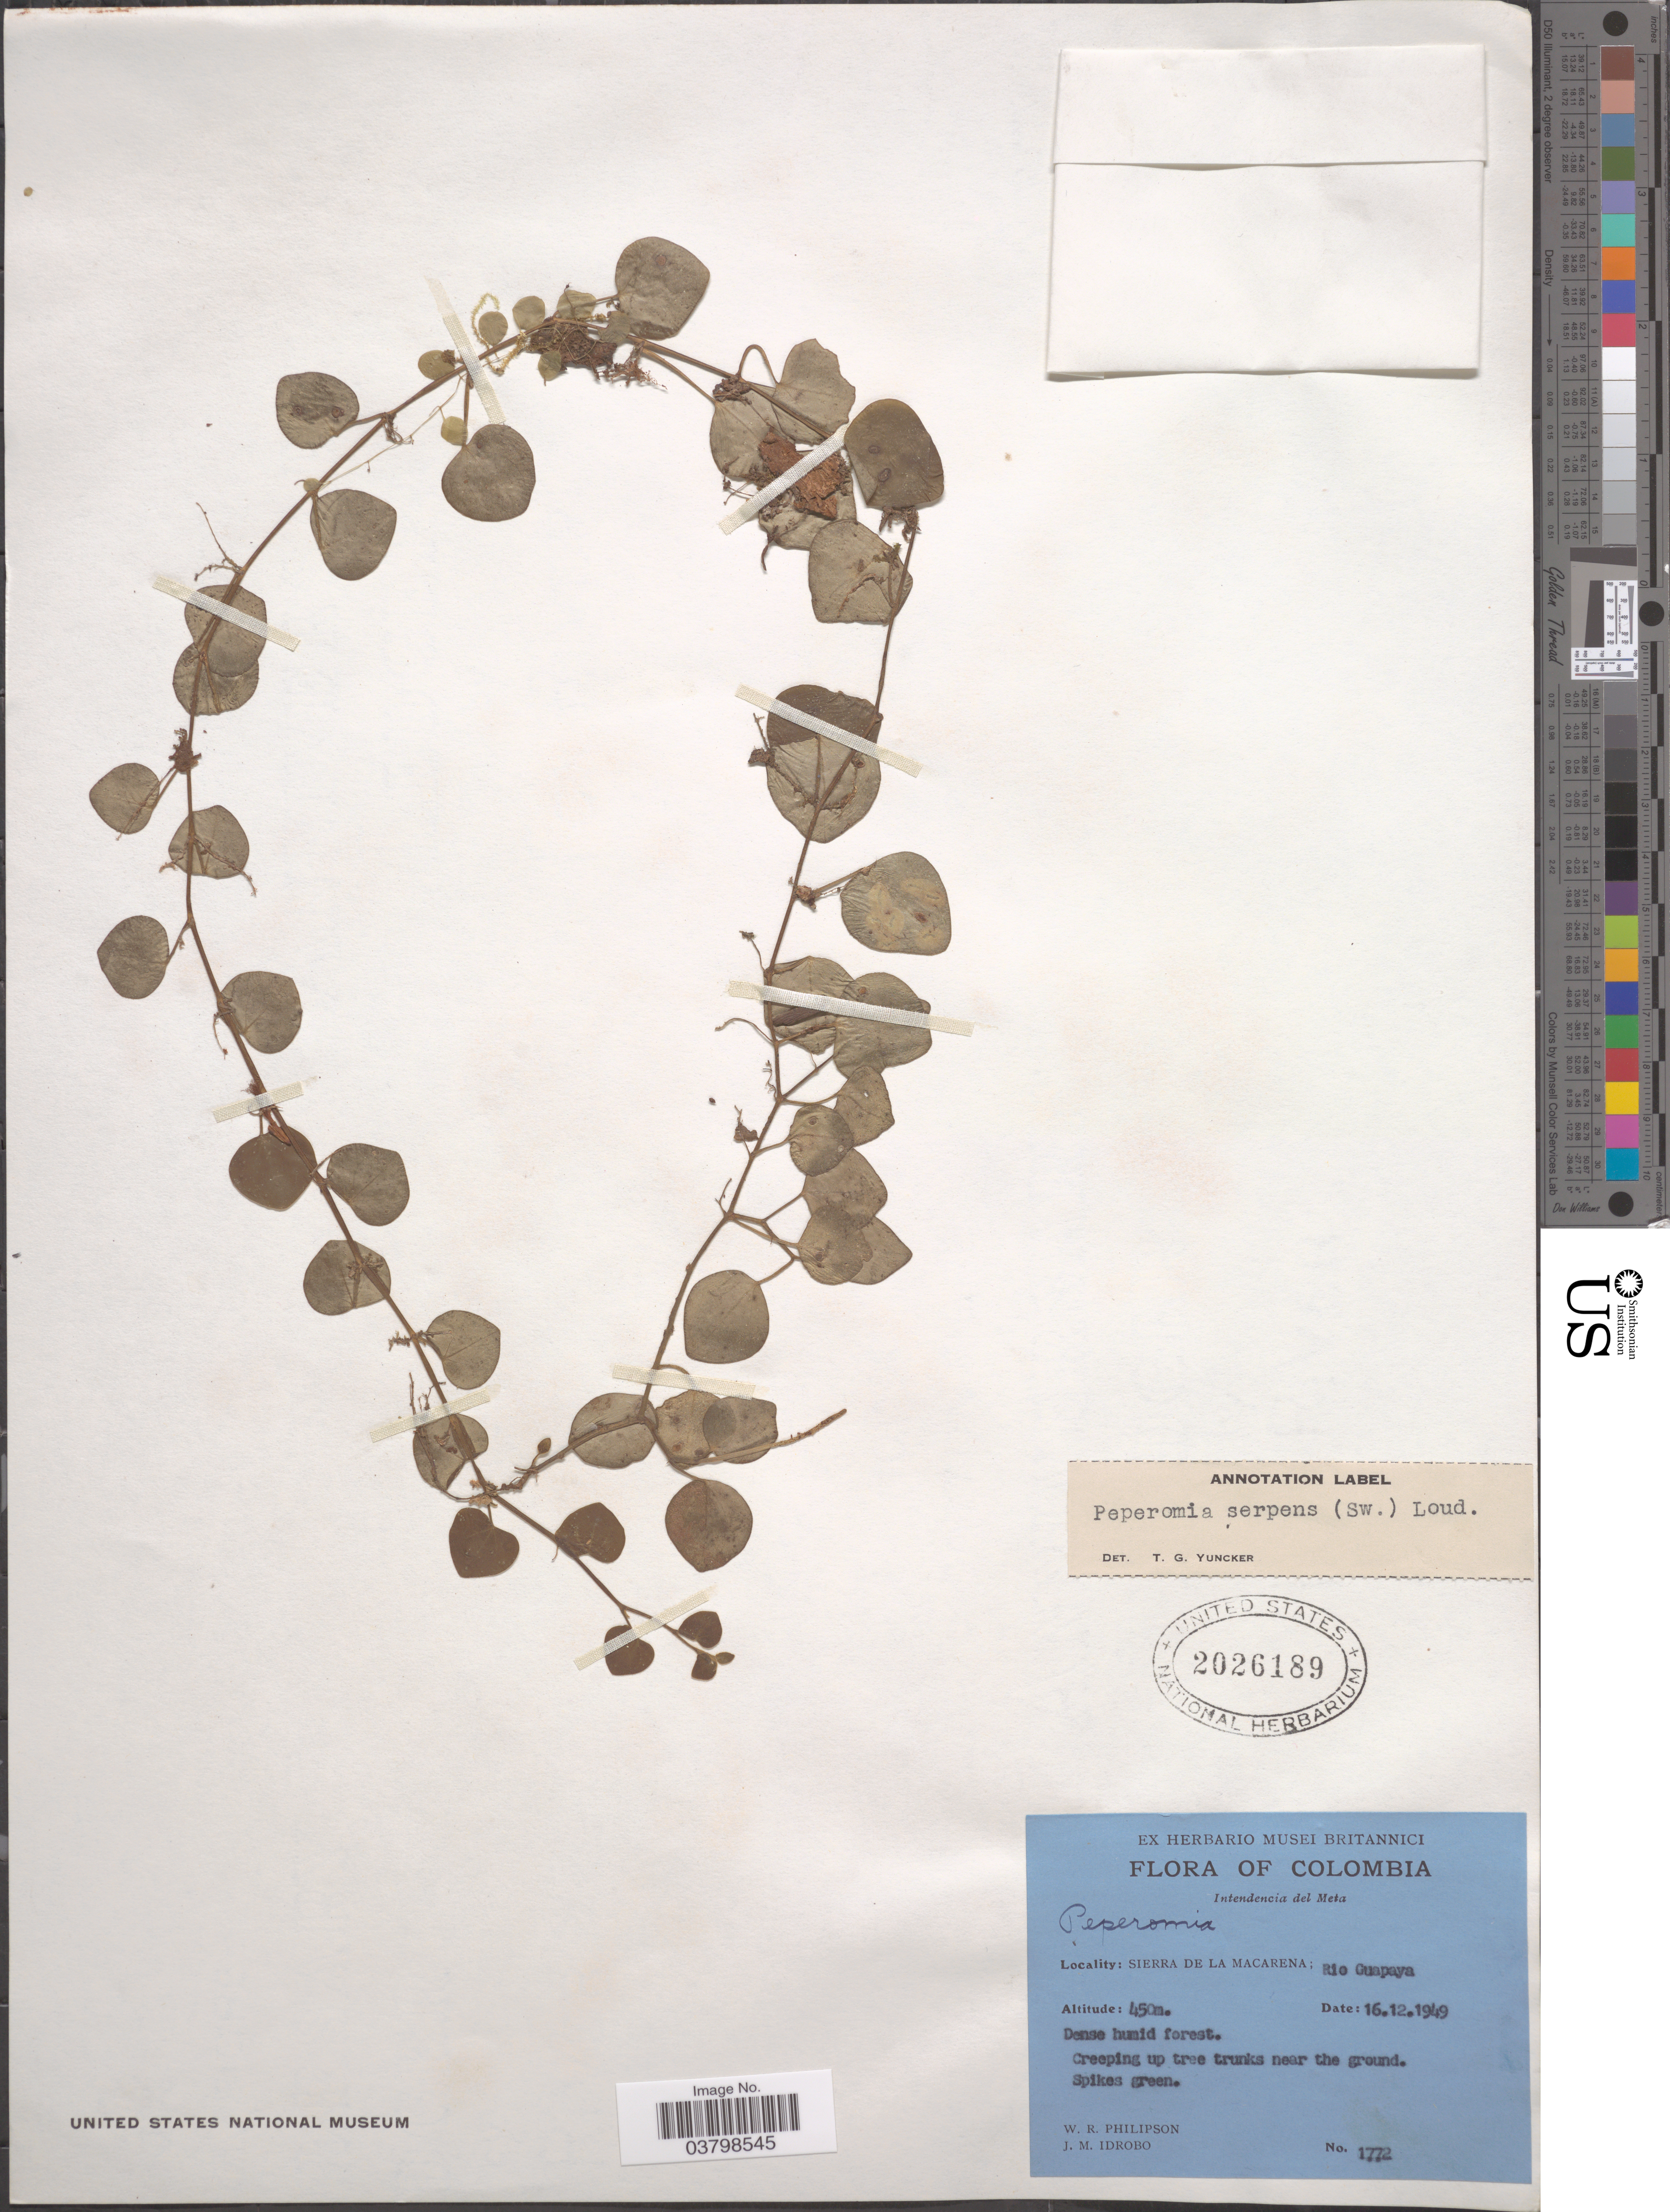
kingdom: Plantae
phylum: Tracheophyta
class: Magnoliopsida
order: Piperales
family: Piperaceae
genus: Peperomia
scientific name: Peperomia serpens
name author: (Sw.) Loudon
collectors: W. R. Philipson & J. M. Idrobo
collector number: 1772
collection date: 1949-12-16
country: Colombia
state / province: Meta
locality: Intendencia del Meta. Sierra de La Macarena: Rio Guapaya.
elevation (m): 450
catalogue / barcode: US 2026189